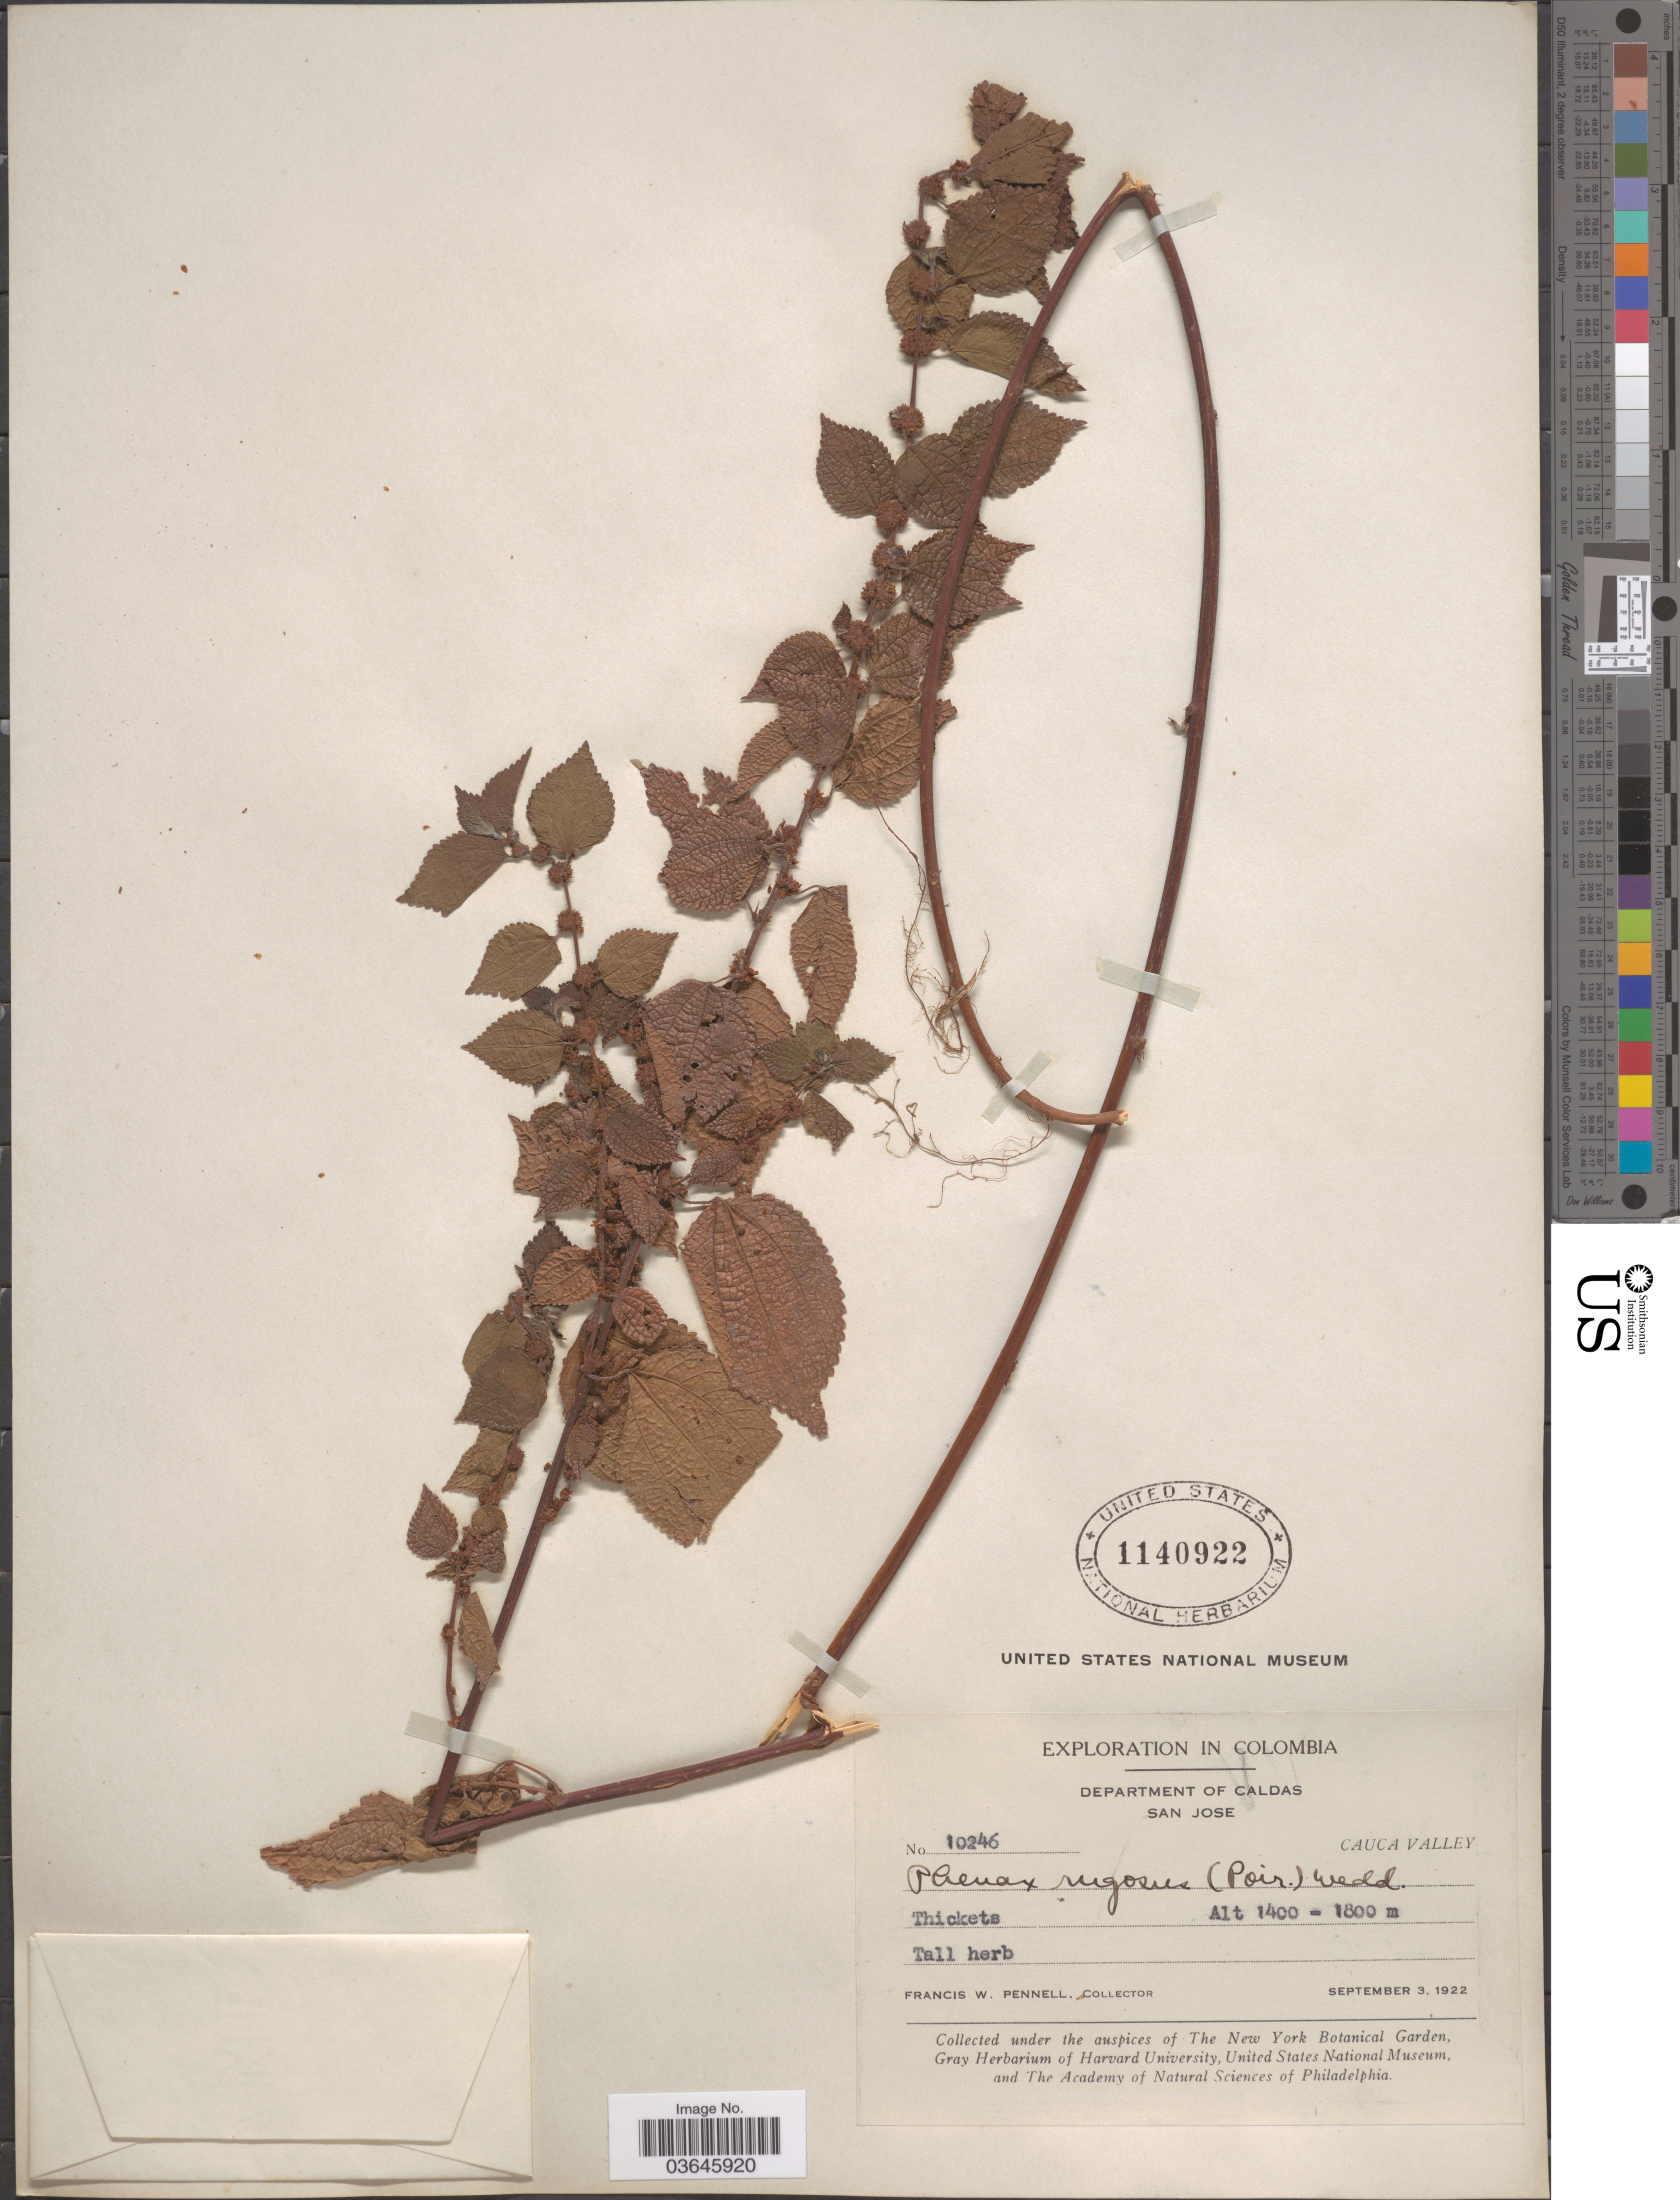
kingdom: Plantae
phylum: Tracheophyta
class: Magnoliopsida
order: Rosales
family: Urticaceae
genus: Phenax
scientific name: Phenax rugosus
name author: (Poir.) Wedd.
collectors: F. W. Pennell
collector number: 10246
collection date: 1922-09-03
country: Colombia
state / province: Caldas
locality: Department of Caldas. San Jose. Cauca Valley.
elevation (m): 1400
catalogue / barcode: US 1140922